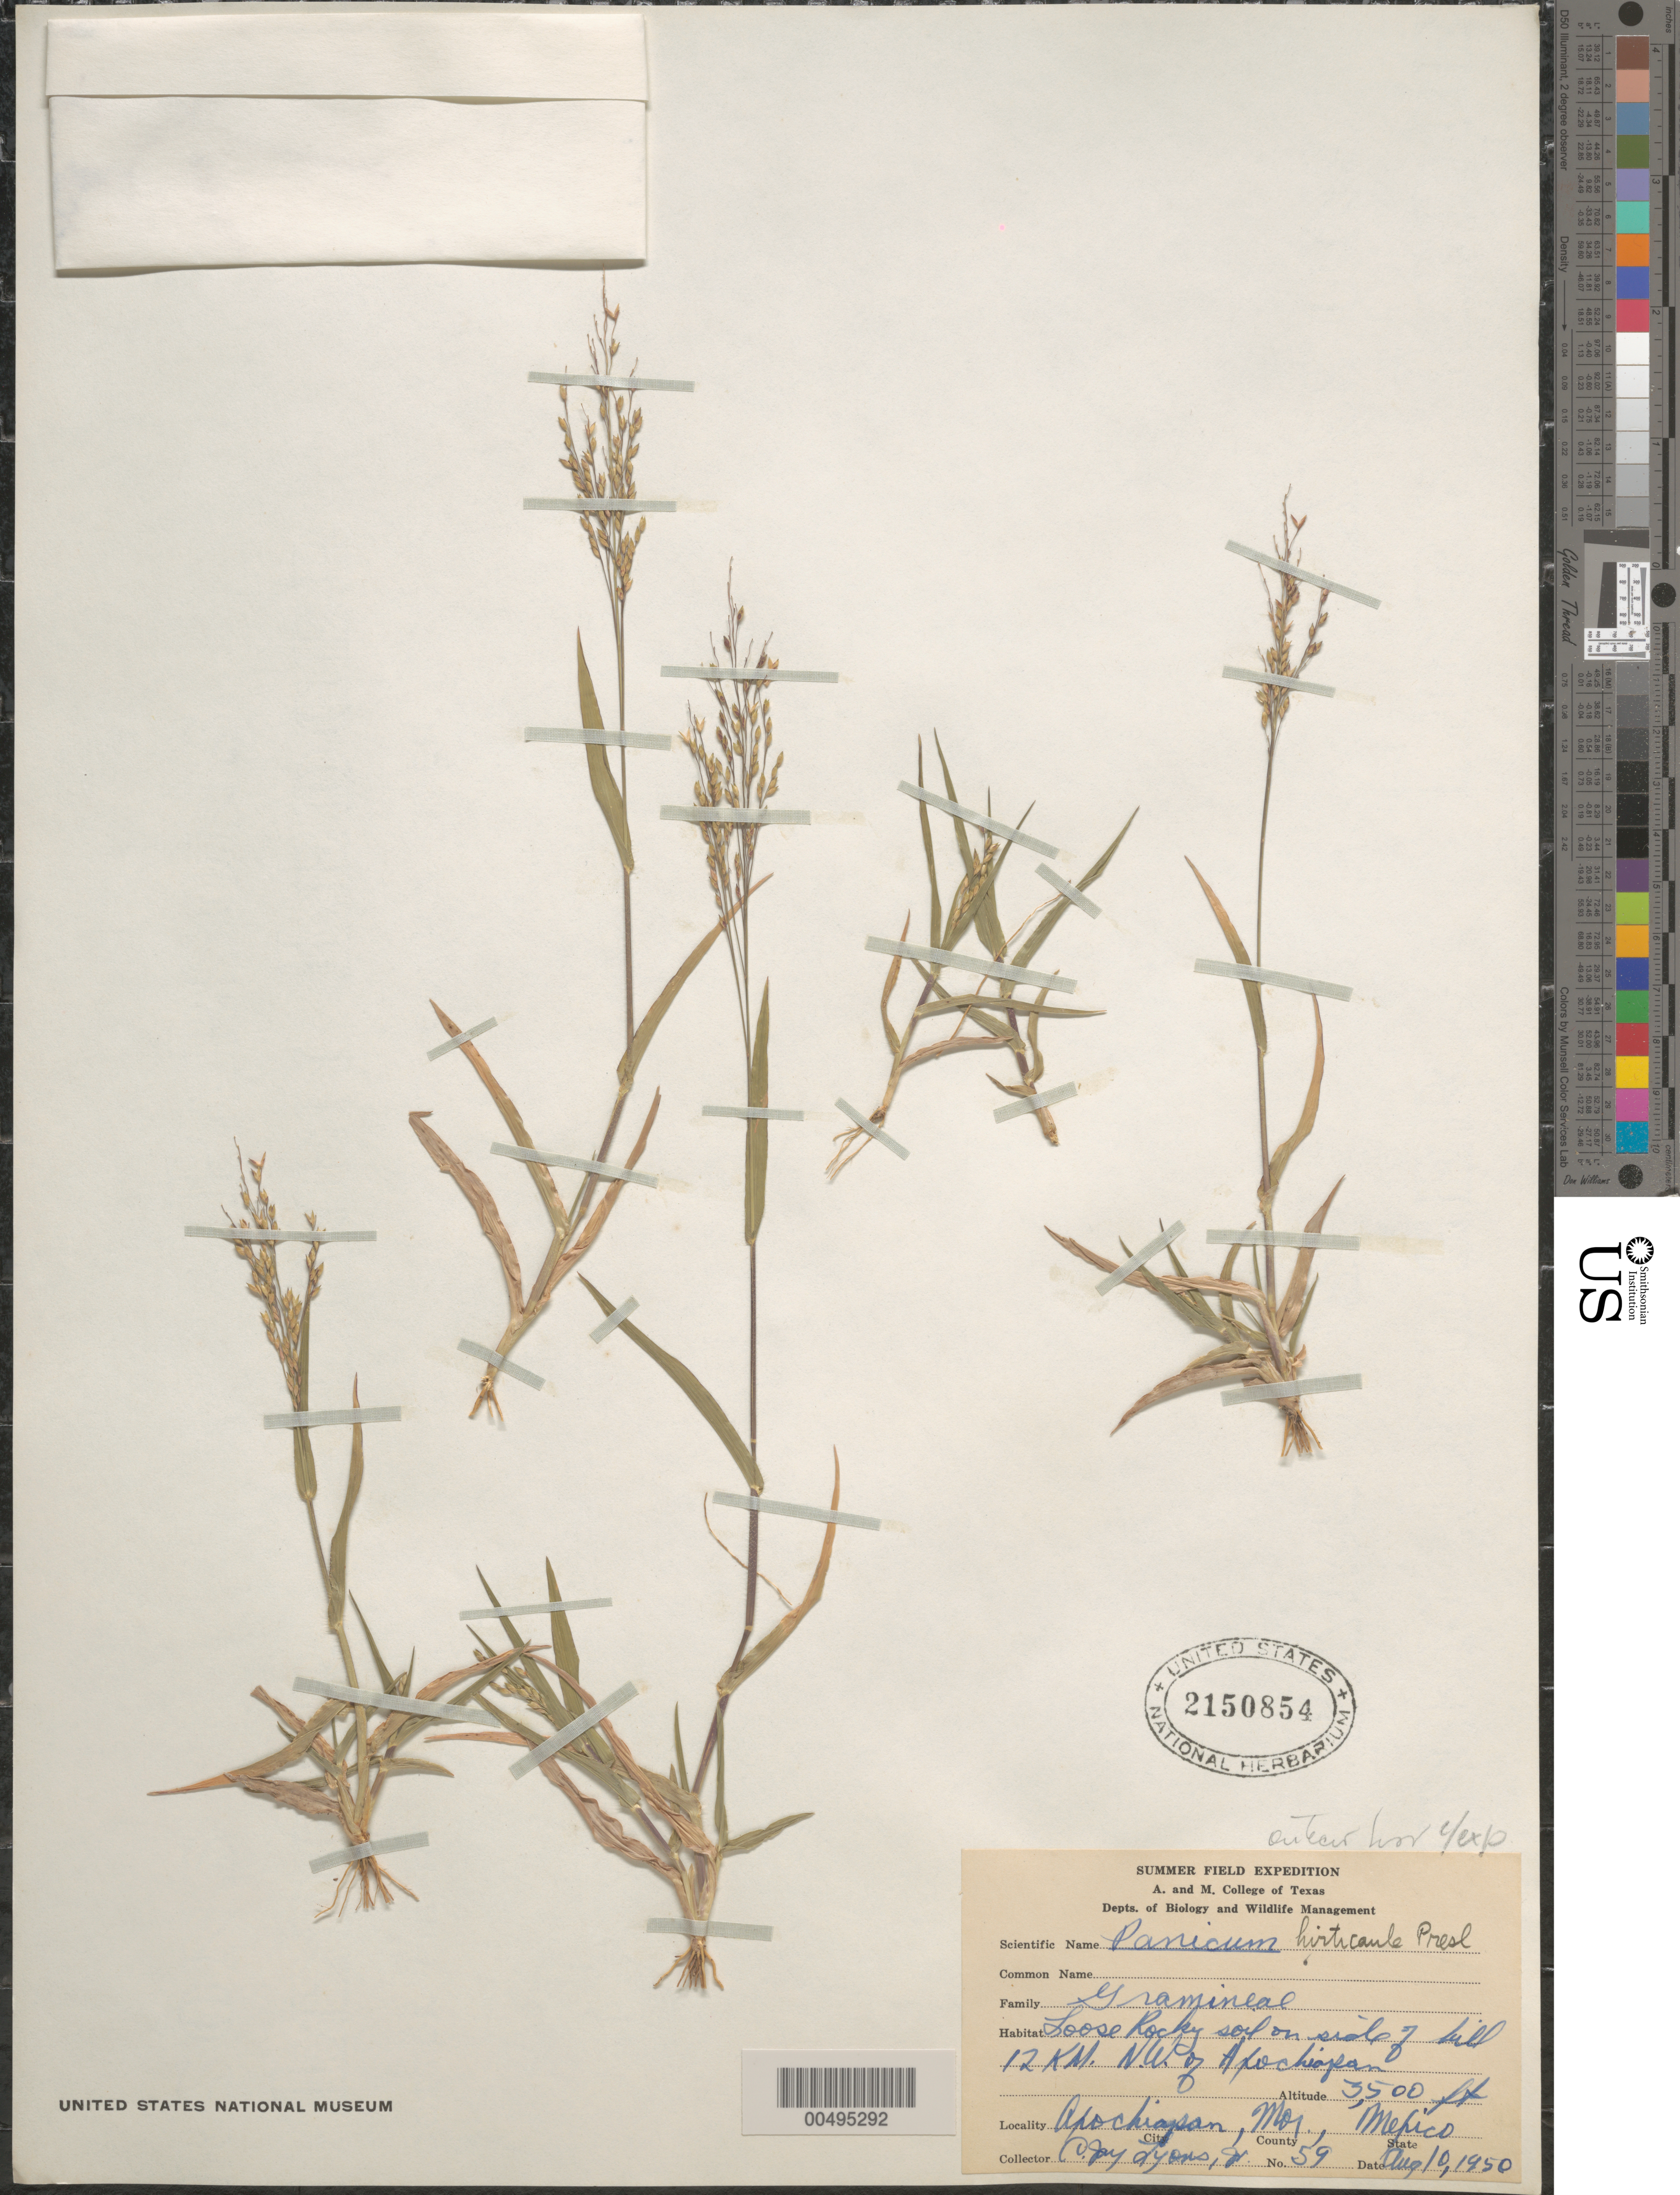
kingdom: Plantae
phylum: Tracheophyta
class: Liliopsida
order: Poales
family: Poaceae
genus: Panicum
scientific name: Panicum hirticaule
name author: J. Presl in C. Presl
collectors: C. Lyons Jr.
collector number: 59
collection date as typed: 10 Aug 1950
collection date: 1950-08-10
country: Mexico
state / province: Morelos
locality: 12 km NW of Axochiapan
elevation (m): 1067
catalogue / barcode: US 2150854